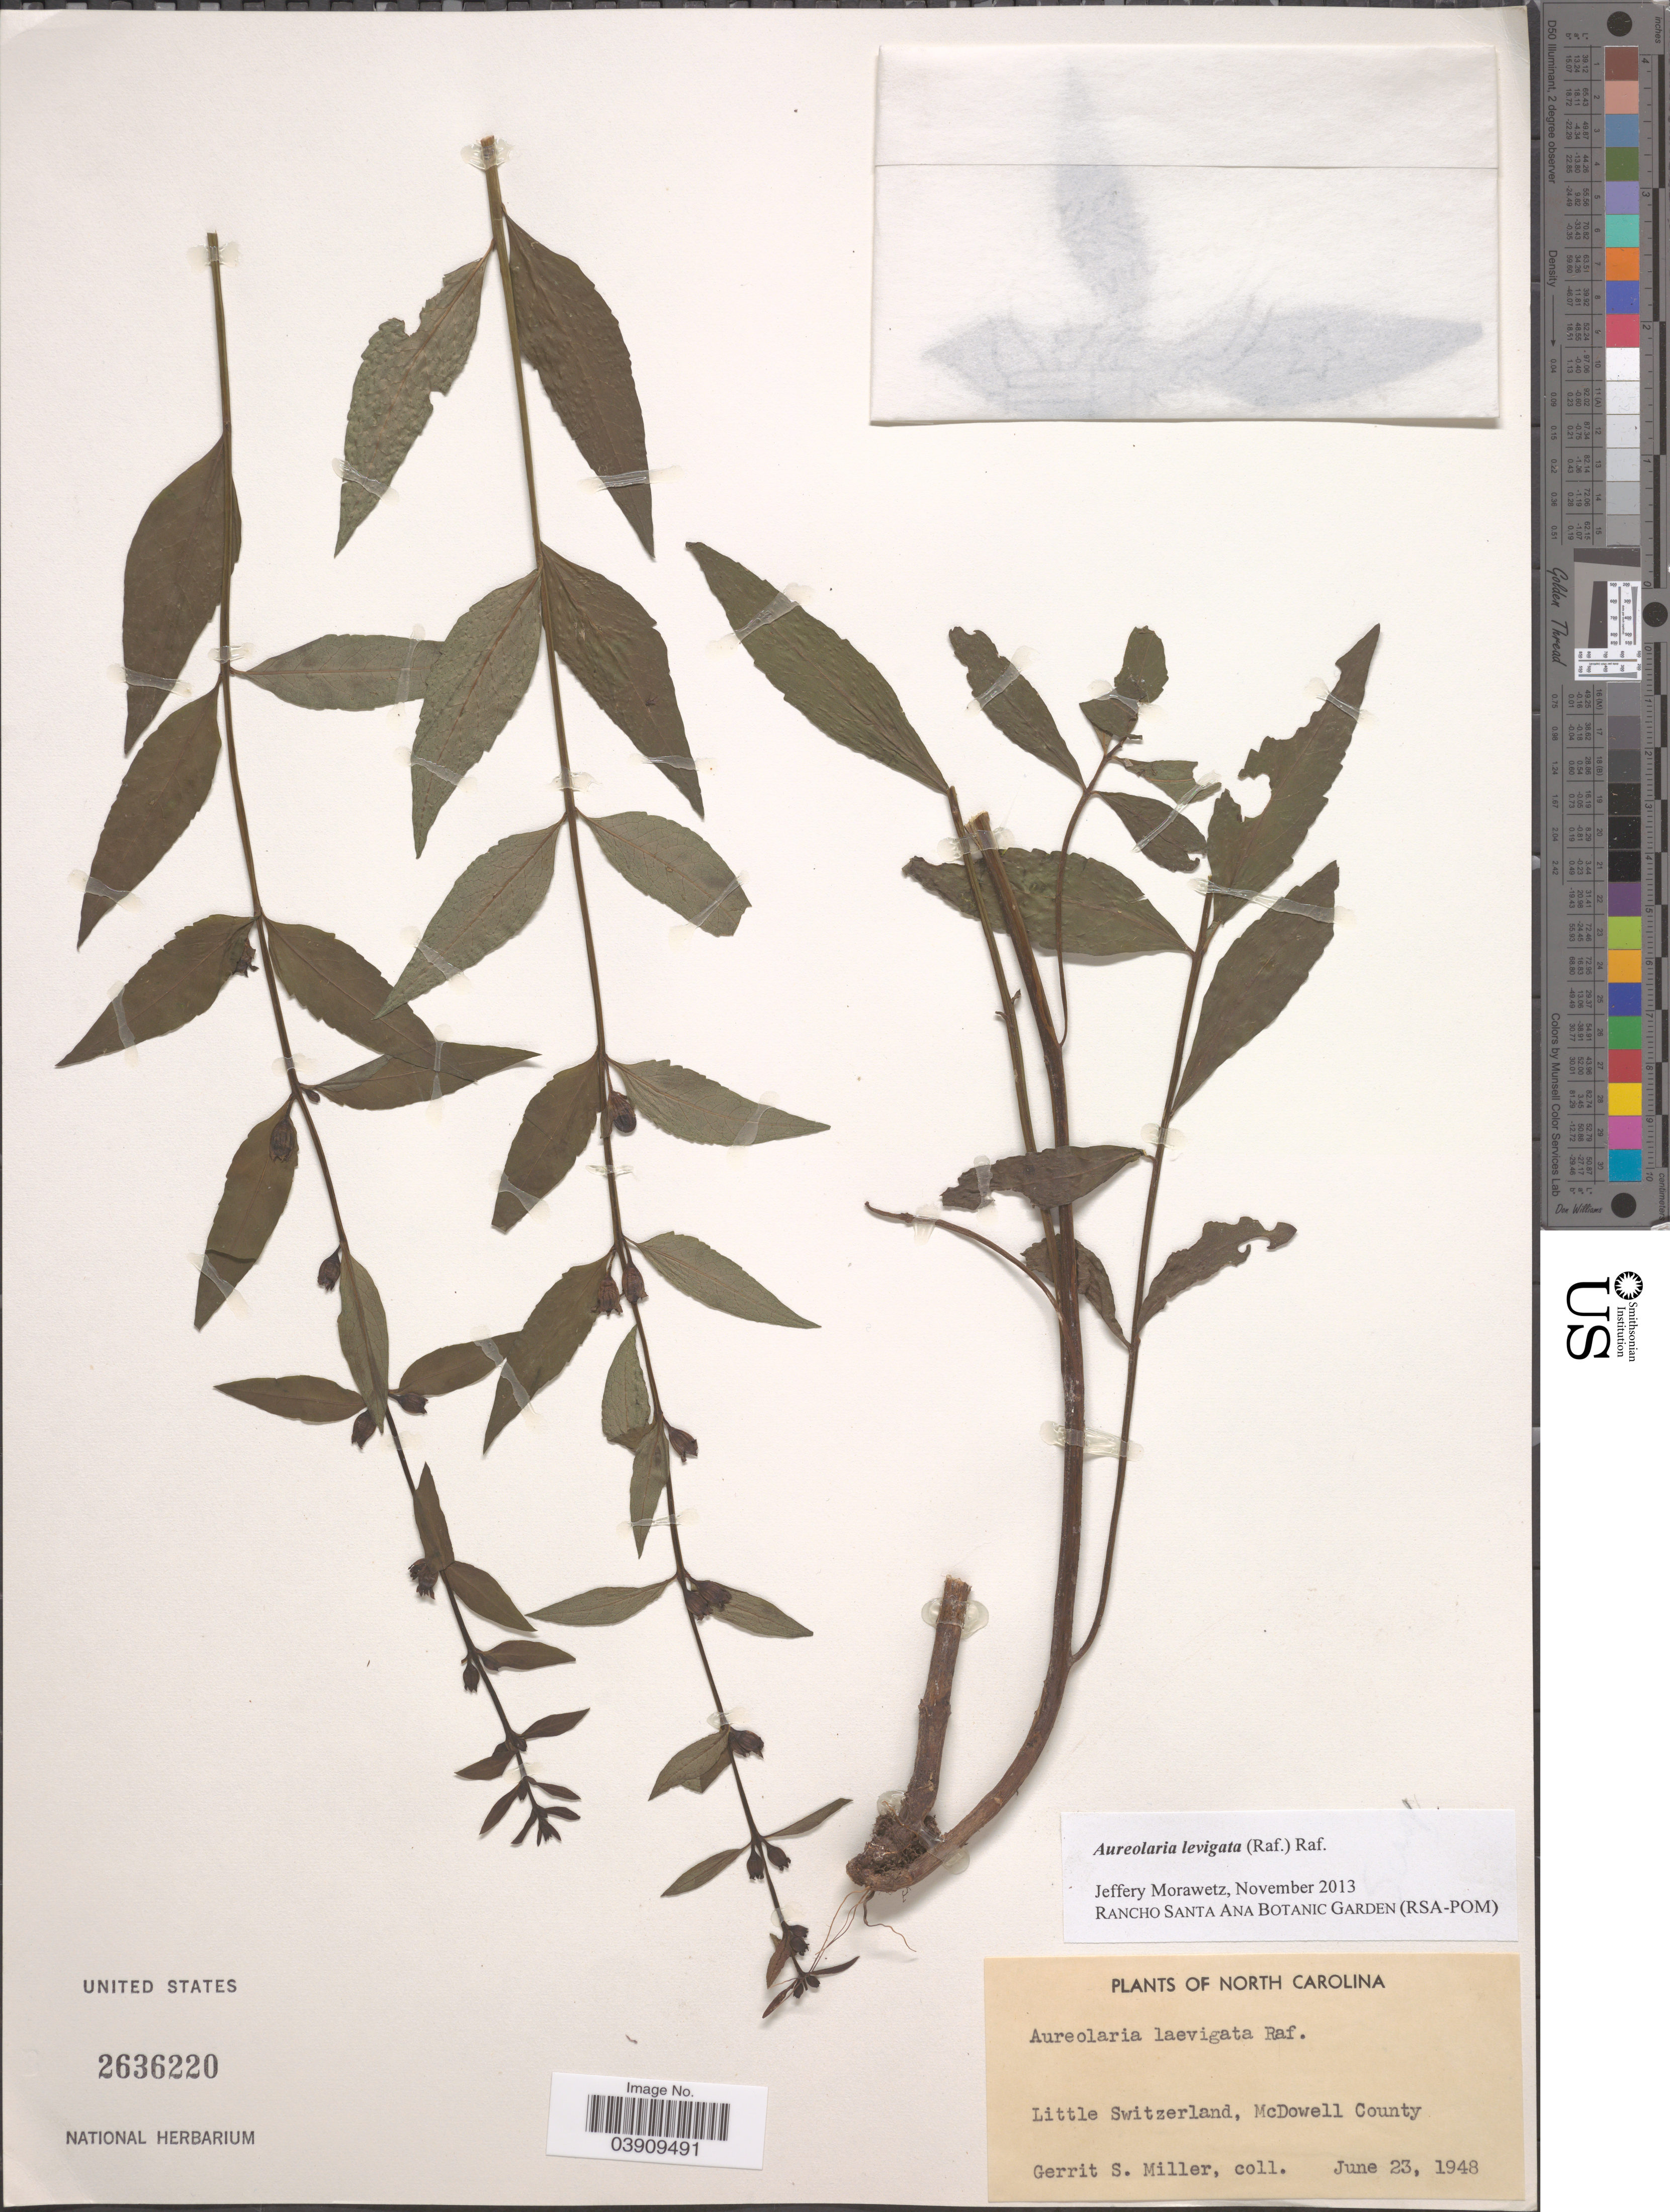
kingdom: Plantae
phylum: Tracheophyta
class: Magnoliopsida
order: Lamiales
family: Orobanchaceae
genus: Aureolaria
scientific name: Aureolaria laevigata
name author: (Raf.) Raf.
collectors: G. S. Miller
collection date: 1948-06-23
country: United States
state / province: North Carolina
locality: Little Switzerland, McDowell County.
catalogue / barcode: US 2636220